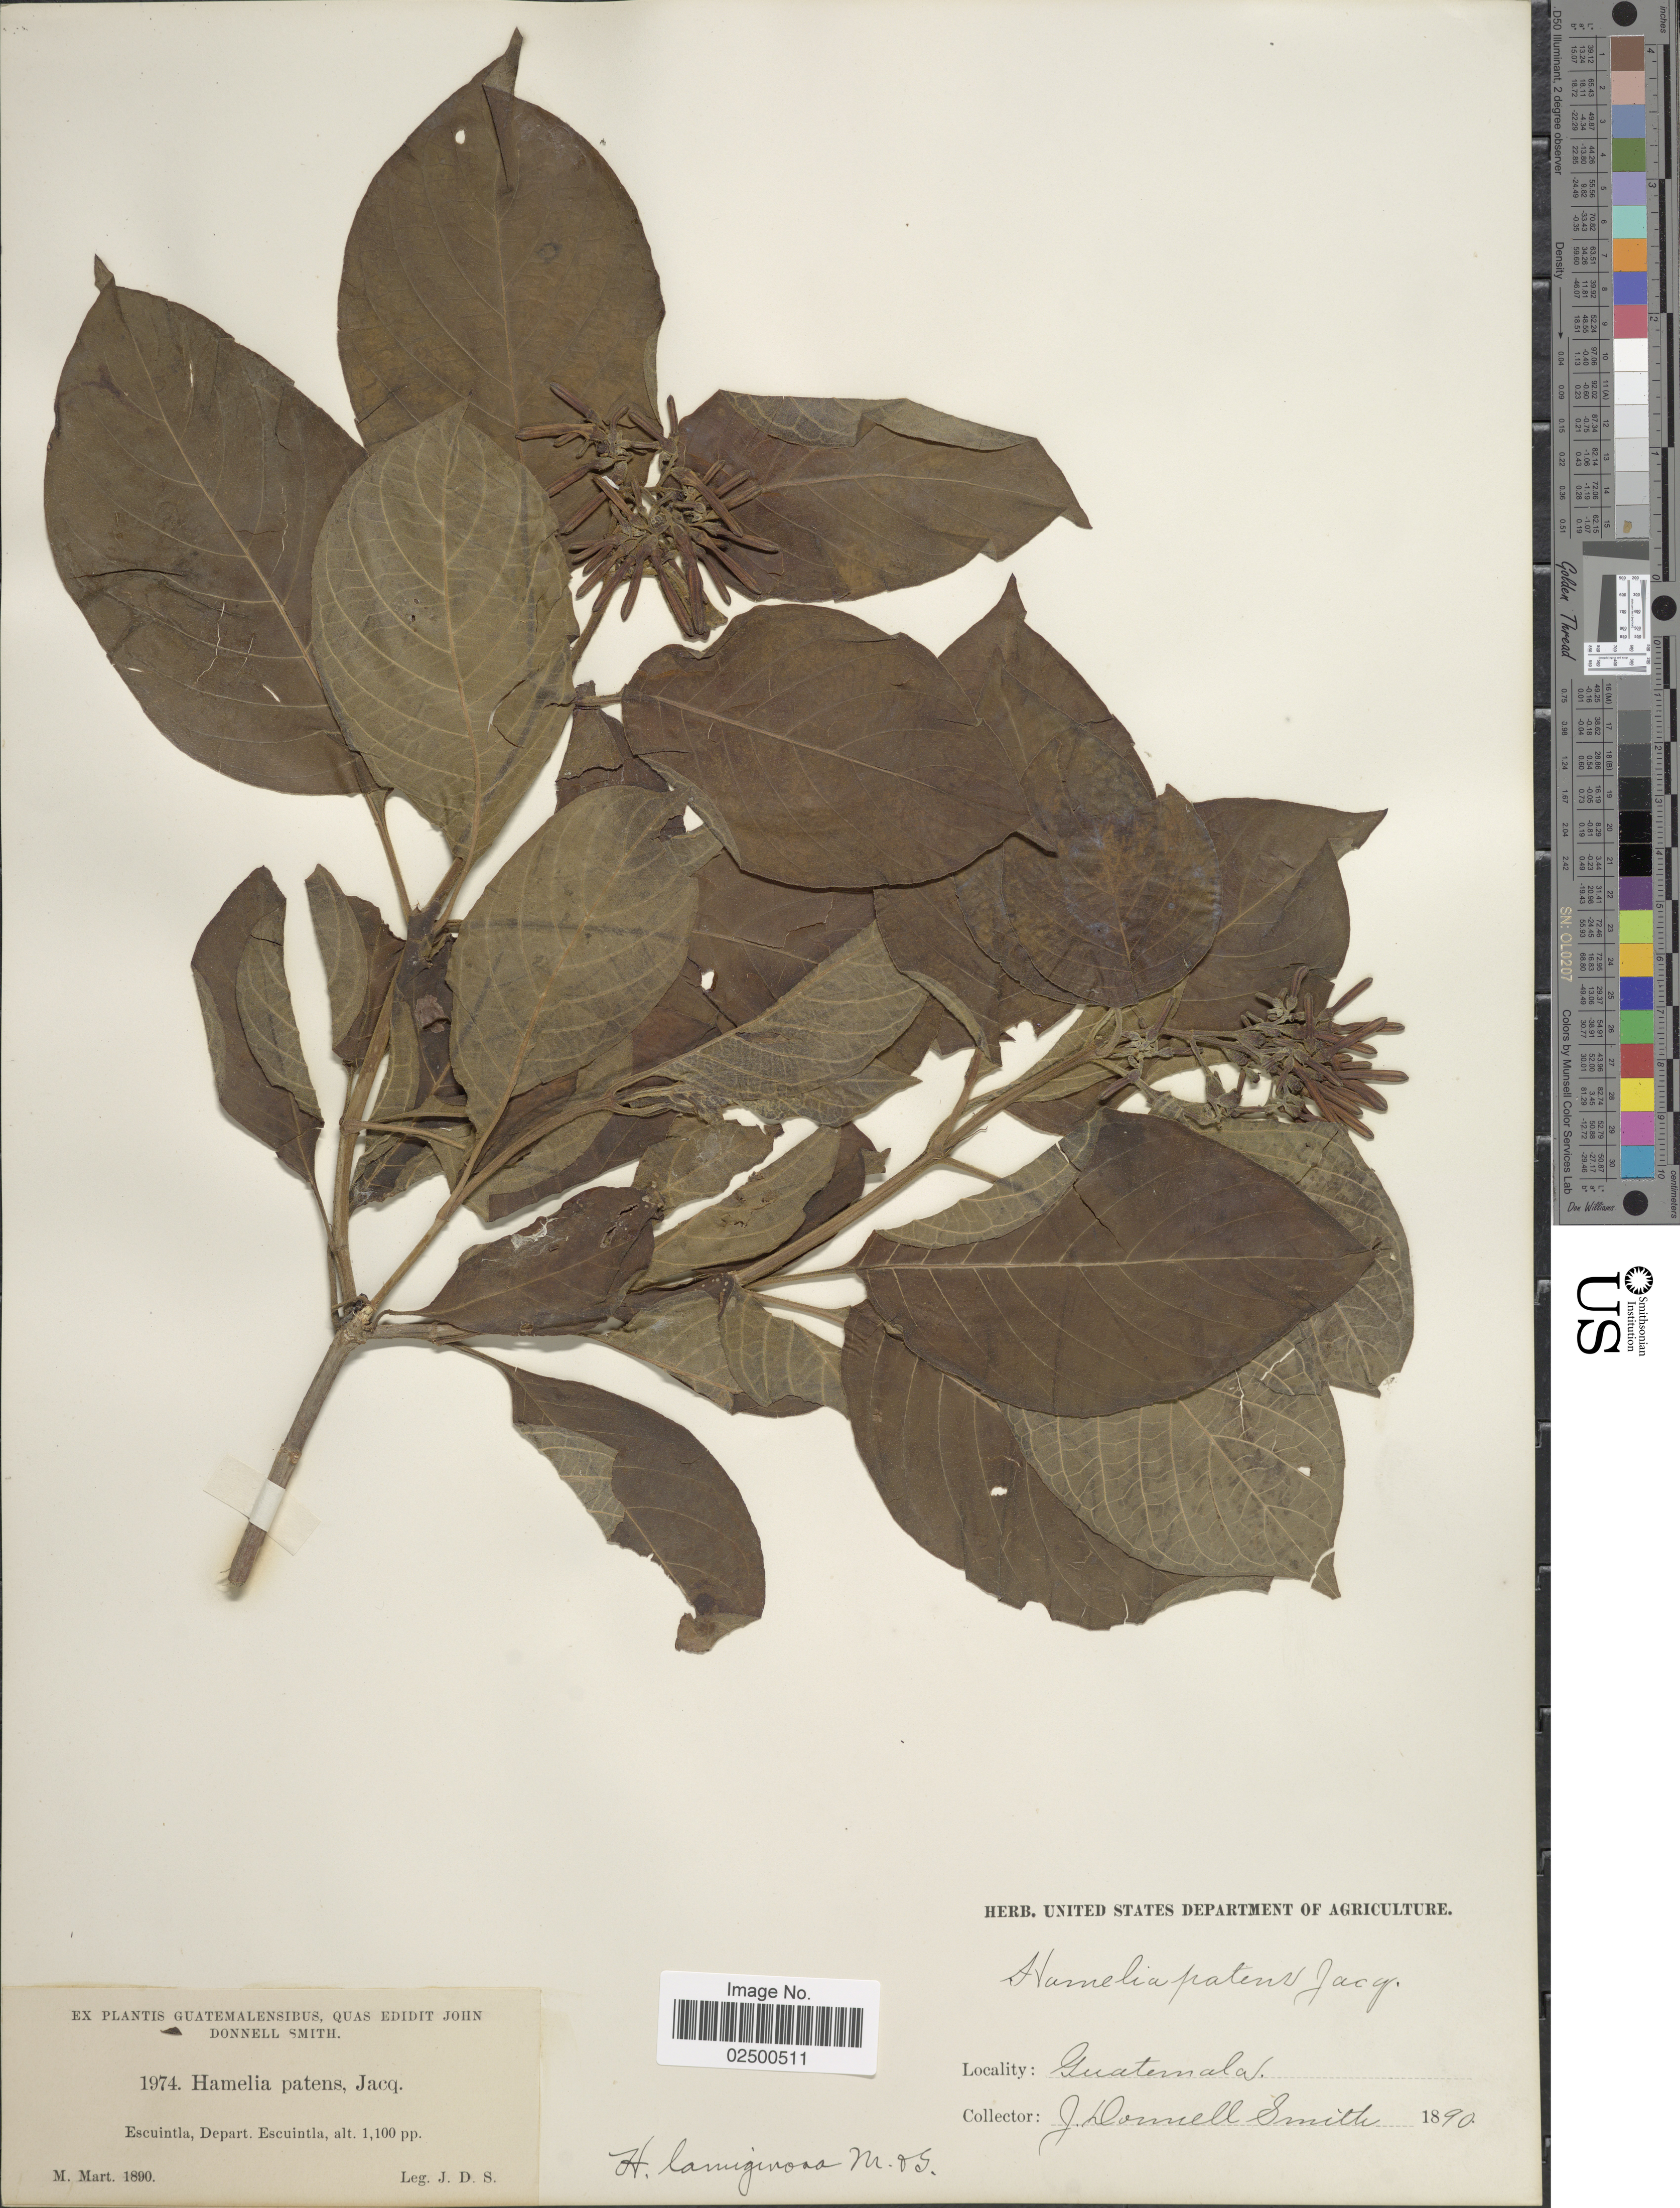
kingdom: Plantae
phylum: Tracheophyta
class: Magnoliopsida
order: Gentianales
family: Rubiaceae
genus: Hamelia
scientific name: Hamelia erecta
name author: Jacq.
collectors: J. Donnell Smith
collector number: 1974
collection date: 1890-03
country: Guatemala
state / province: Escuintla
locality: Escuintla, Depart. Escuintla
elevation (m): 335